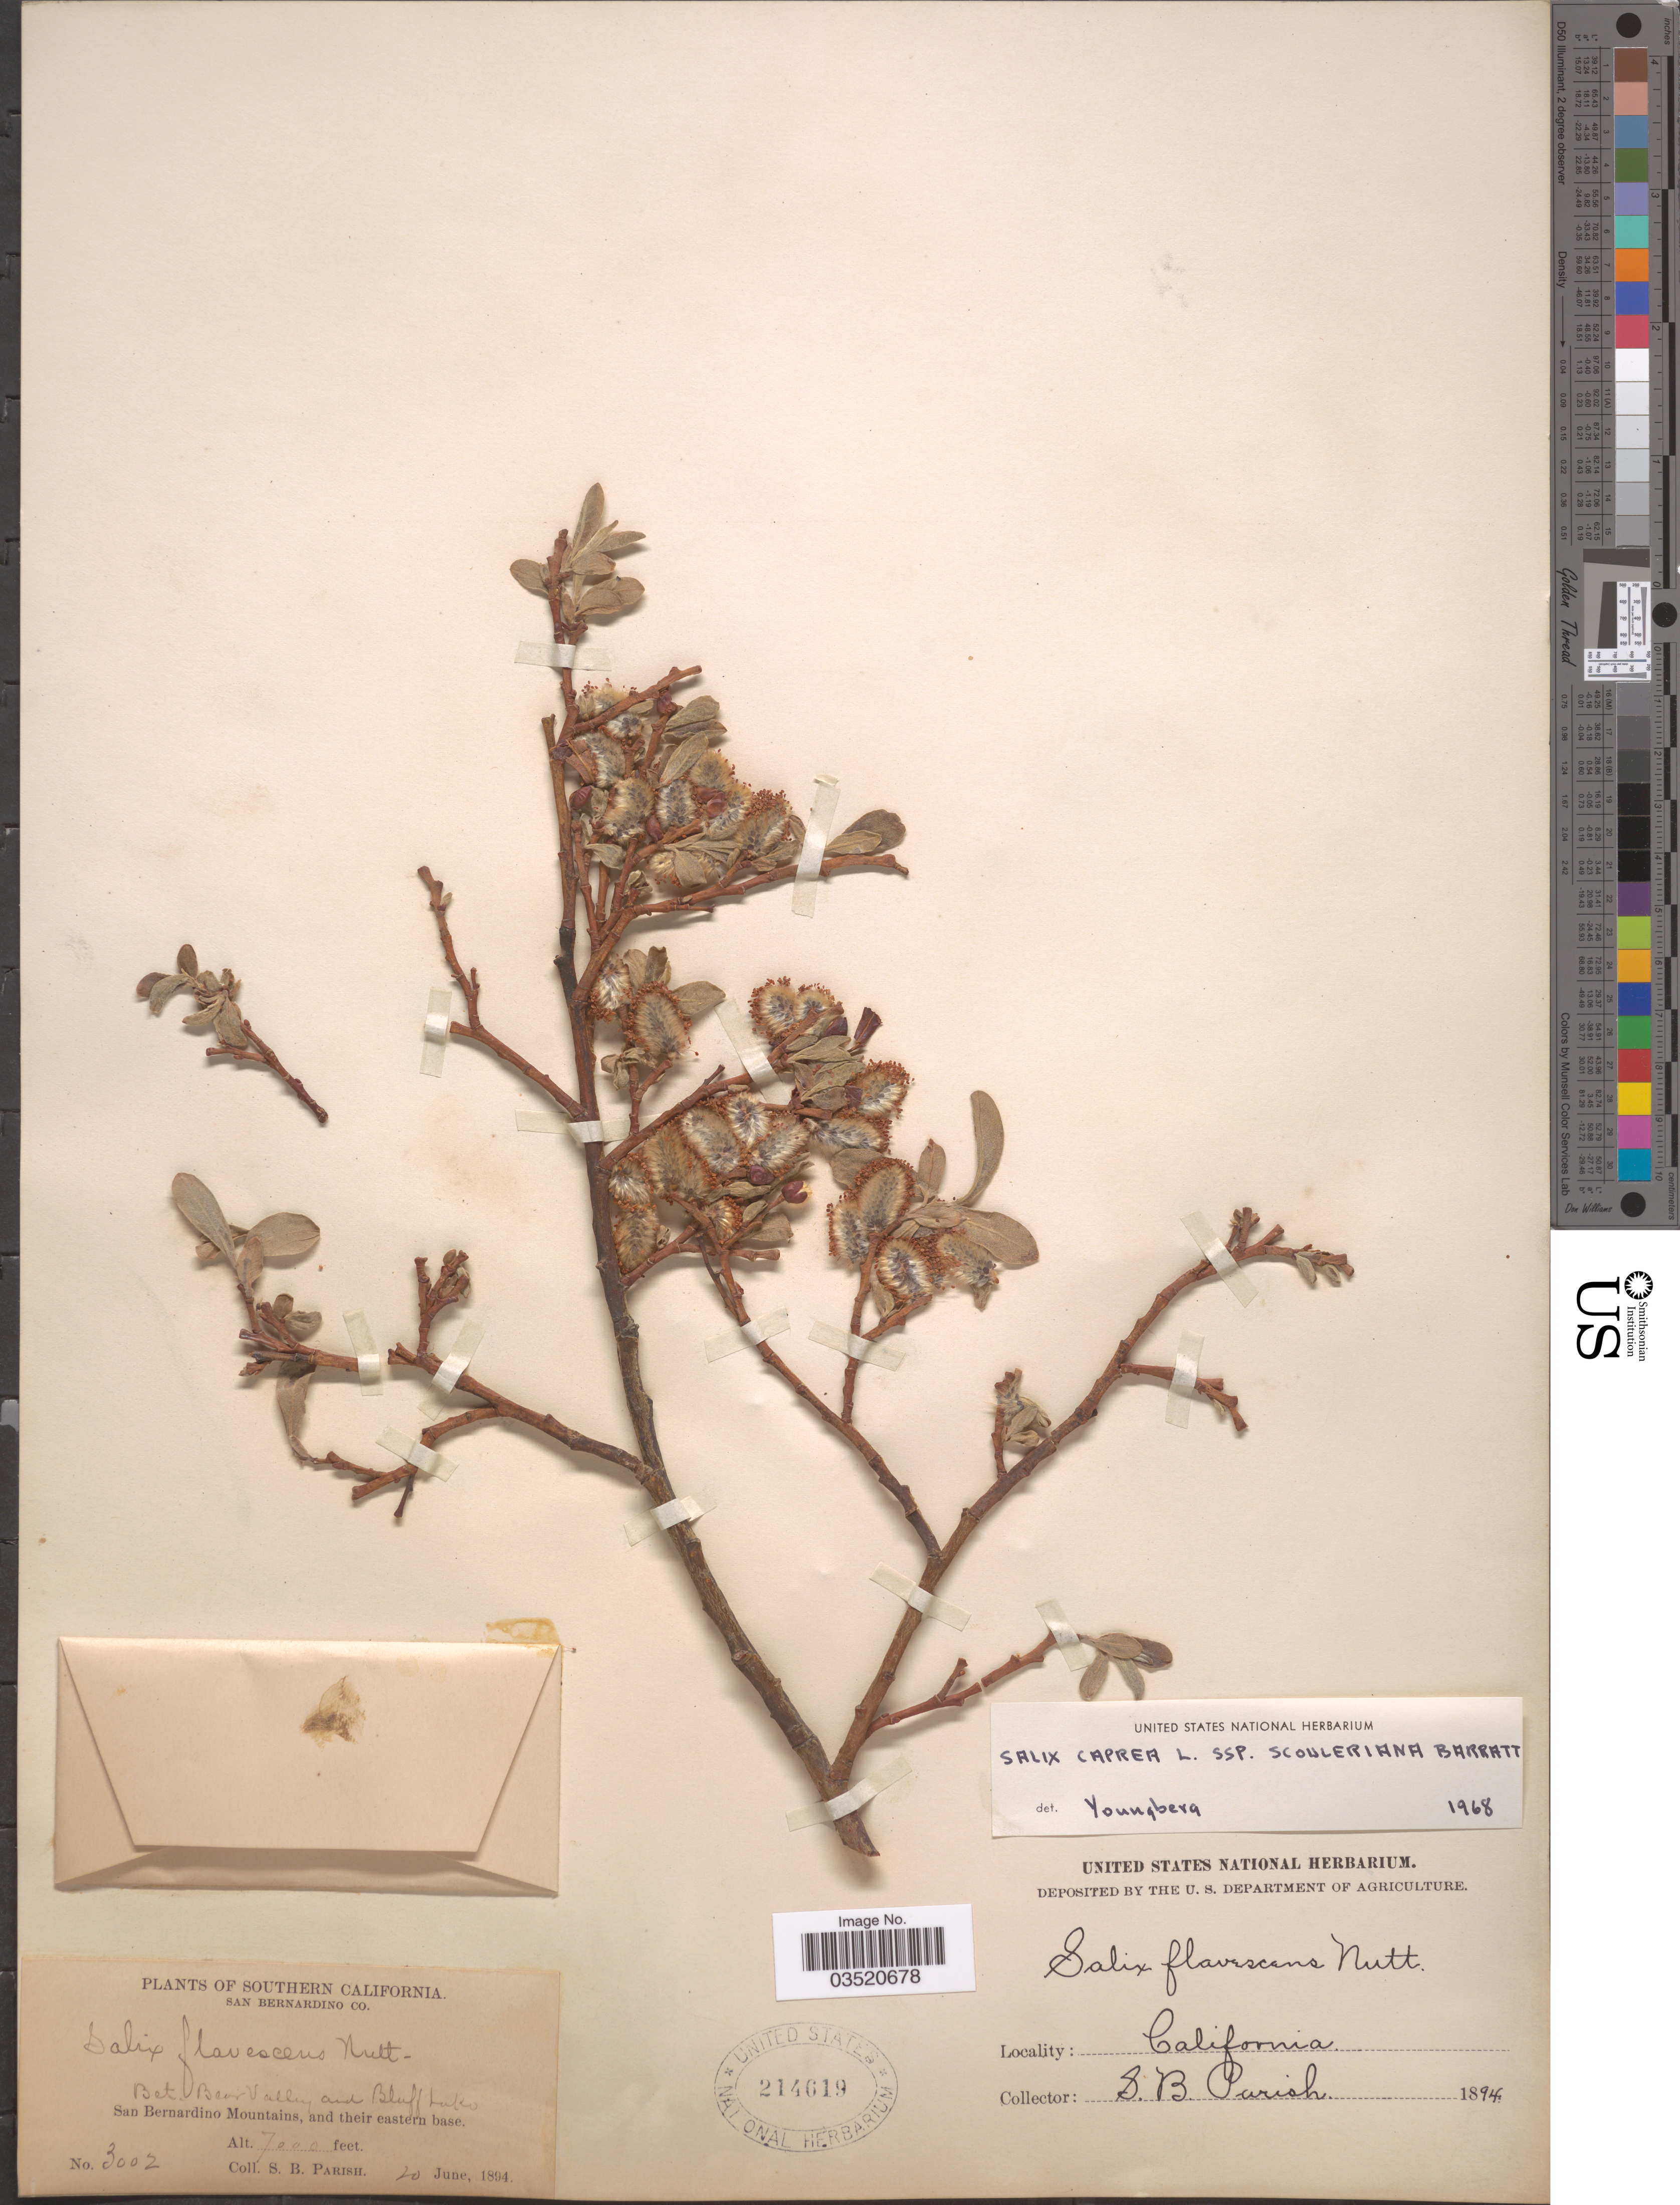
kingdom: Plantae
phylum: Tracheophyta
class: Magnoliopsida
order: Malpighiales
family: Salicaceae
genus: Salix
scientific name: Salix scouleriana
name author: Barratt ex Hook.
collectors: S. B. Parish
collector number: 3002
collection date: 1894-06-20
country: United States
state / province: California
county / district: San Bernardino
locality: Southern California. San Bernardino Co. Bet. Bear Valley and Bluff Lake. San Bernardino Mountains, and their eastern base.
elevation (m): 2134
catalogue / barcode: US 214619